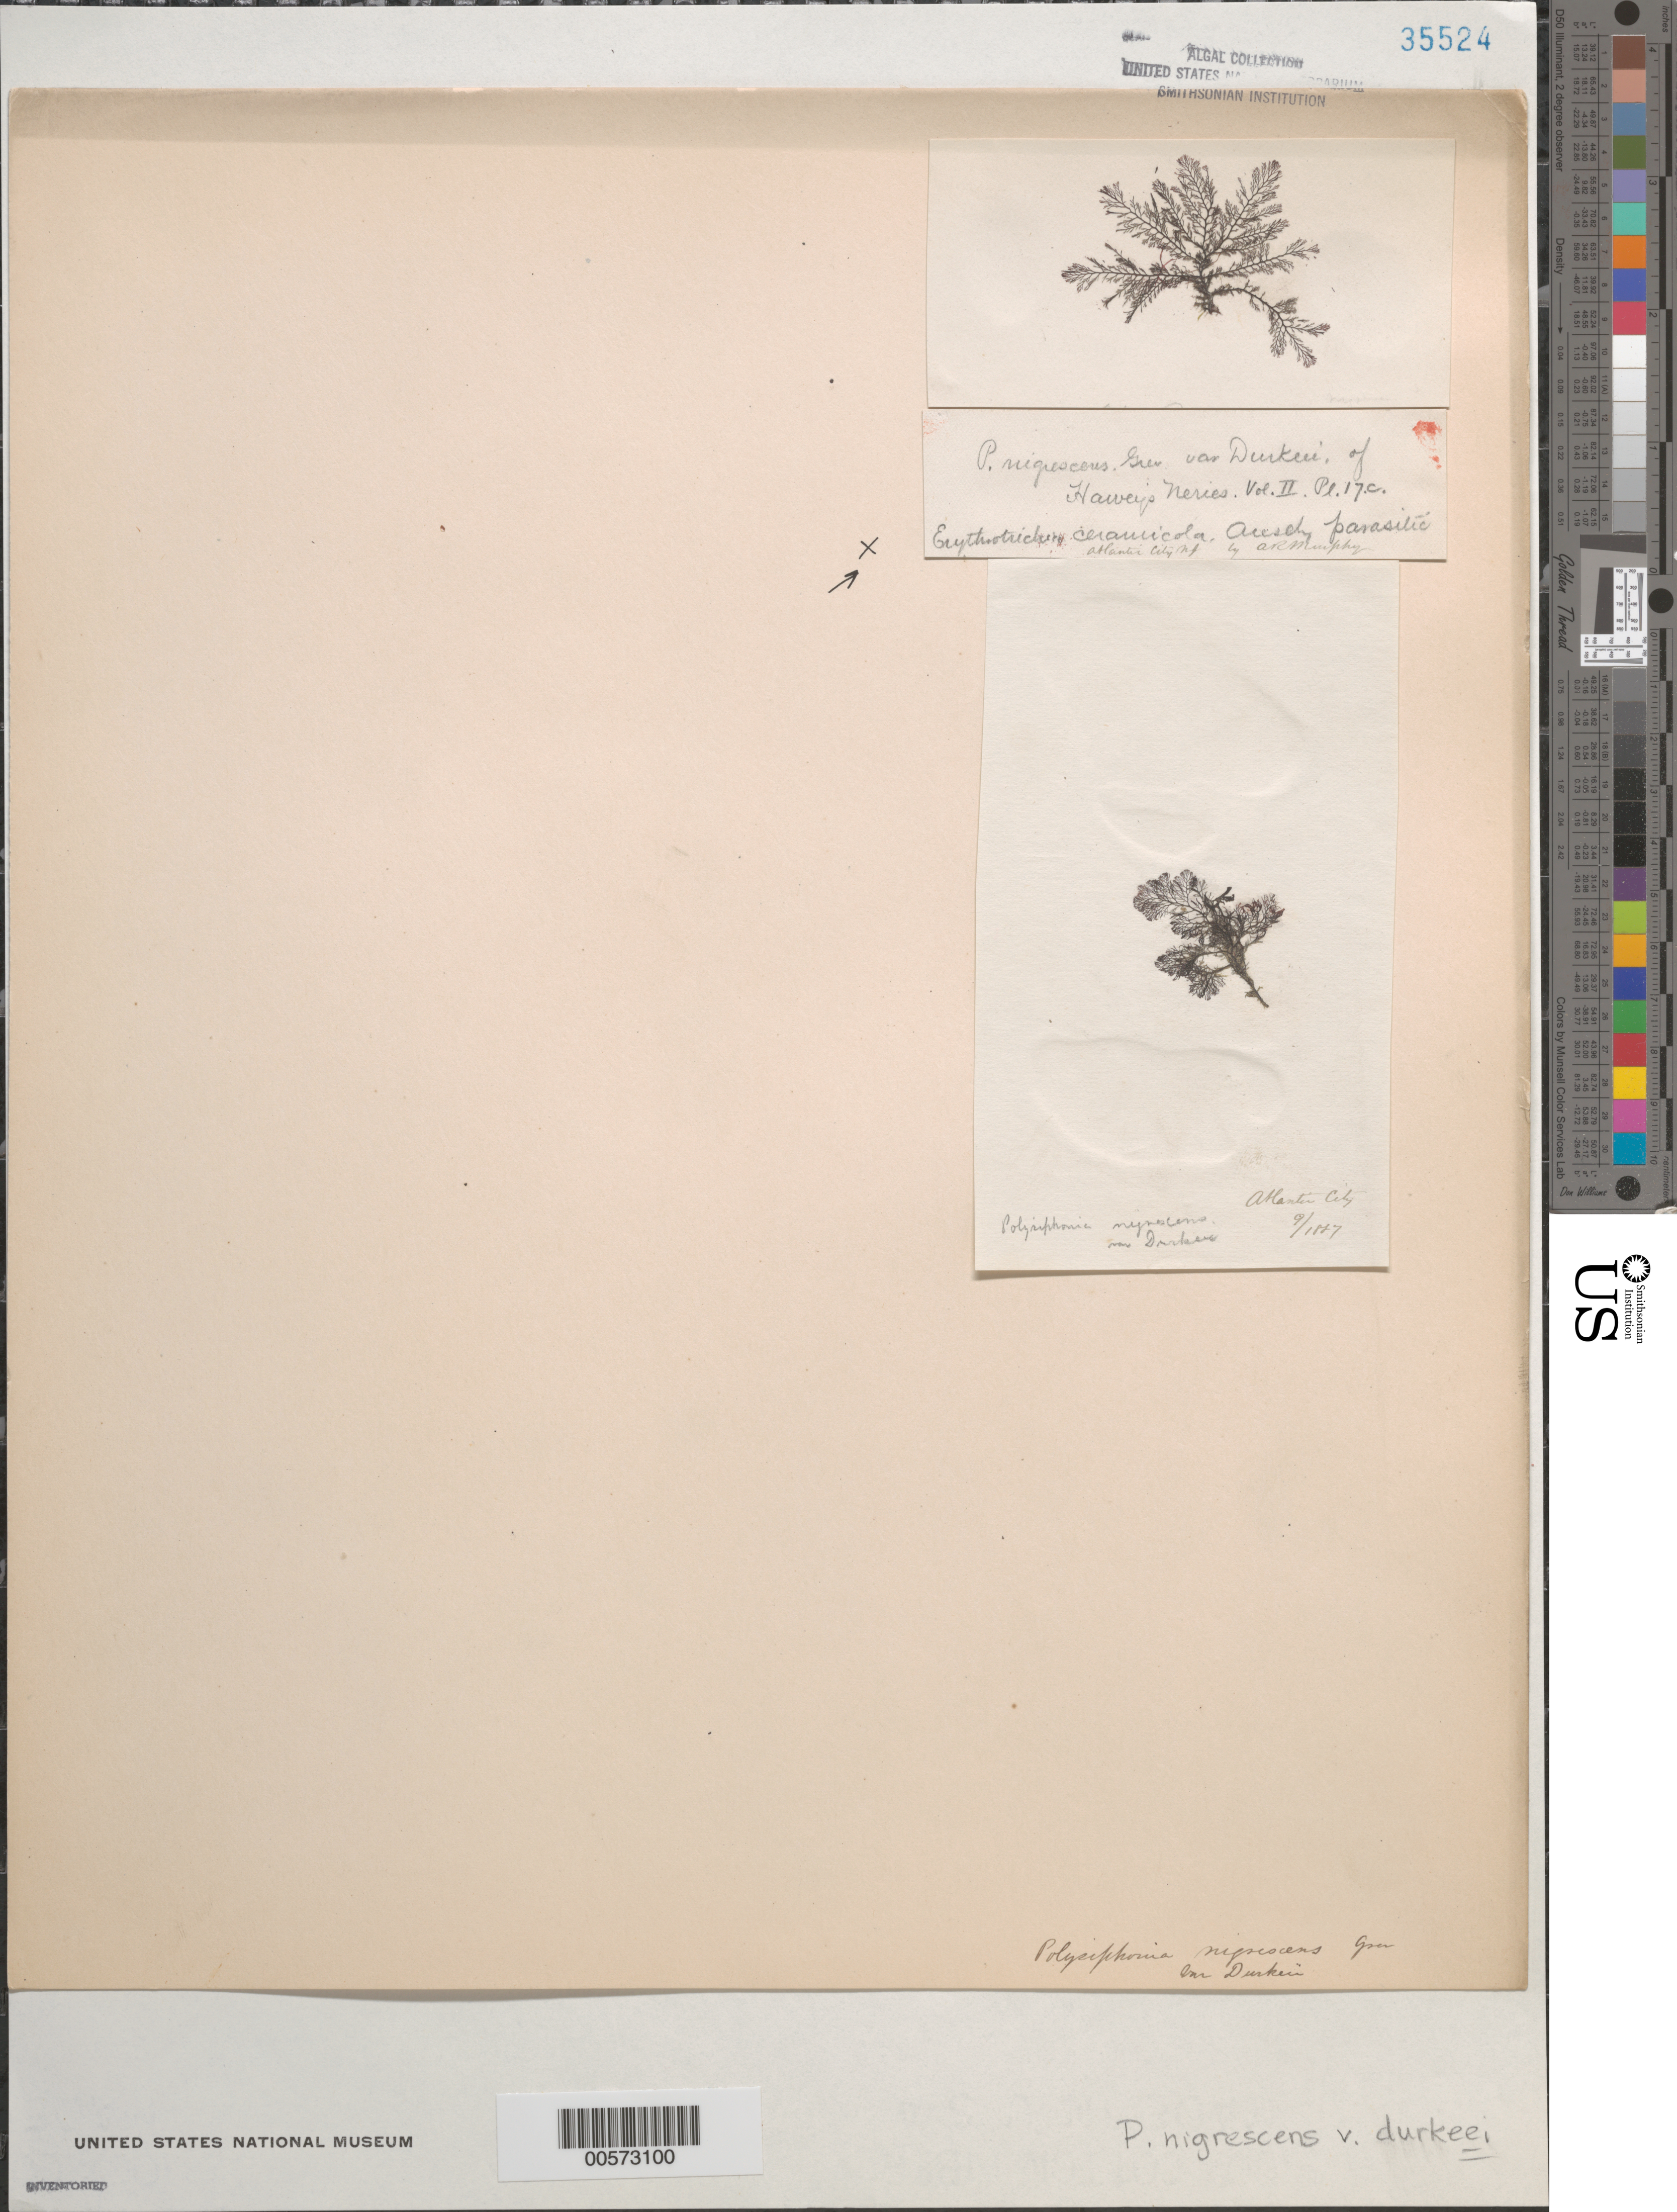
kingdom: Plantae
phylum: Rhodophyta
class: Florideophyceae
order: Ceramiales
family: Rhodomelaceae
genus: Vertebrata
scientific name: Vertebrata fucoides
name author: (Hudson) Kuntze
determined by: Algae name updating Project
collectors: A. Murphy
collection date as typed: Sep 1887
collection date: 1887-09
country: United States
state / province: New Jersey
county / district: Atlantic County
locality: Atlantic City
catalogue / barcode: US 35524